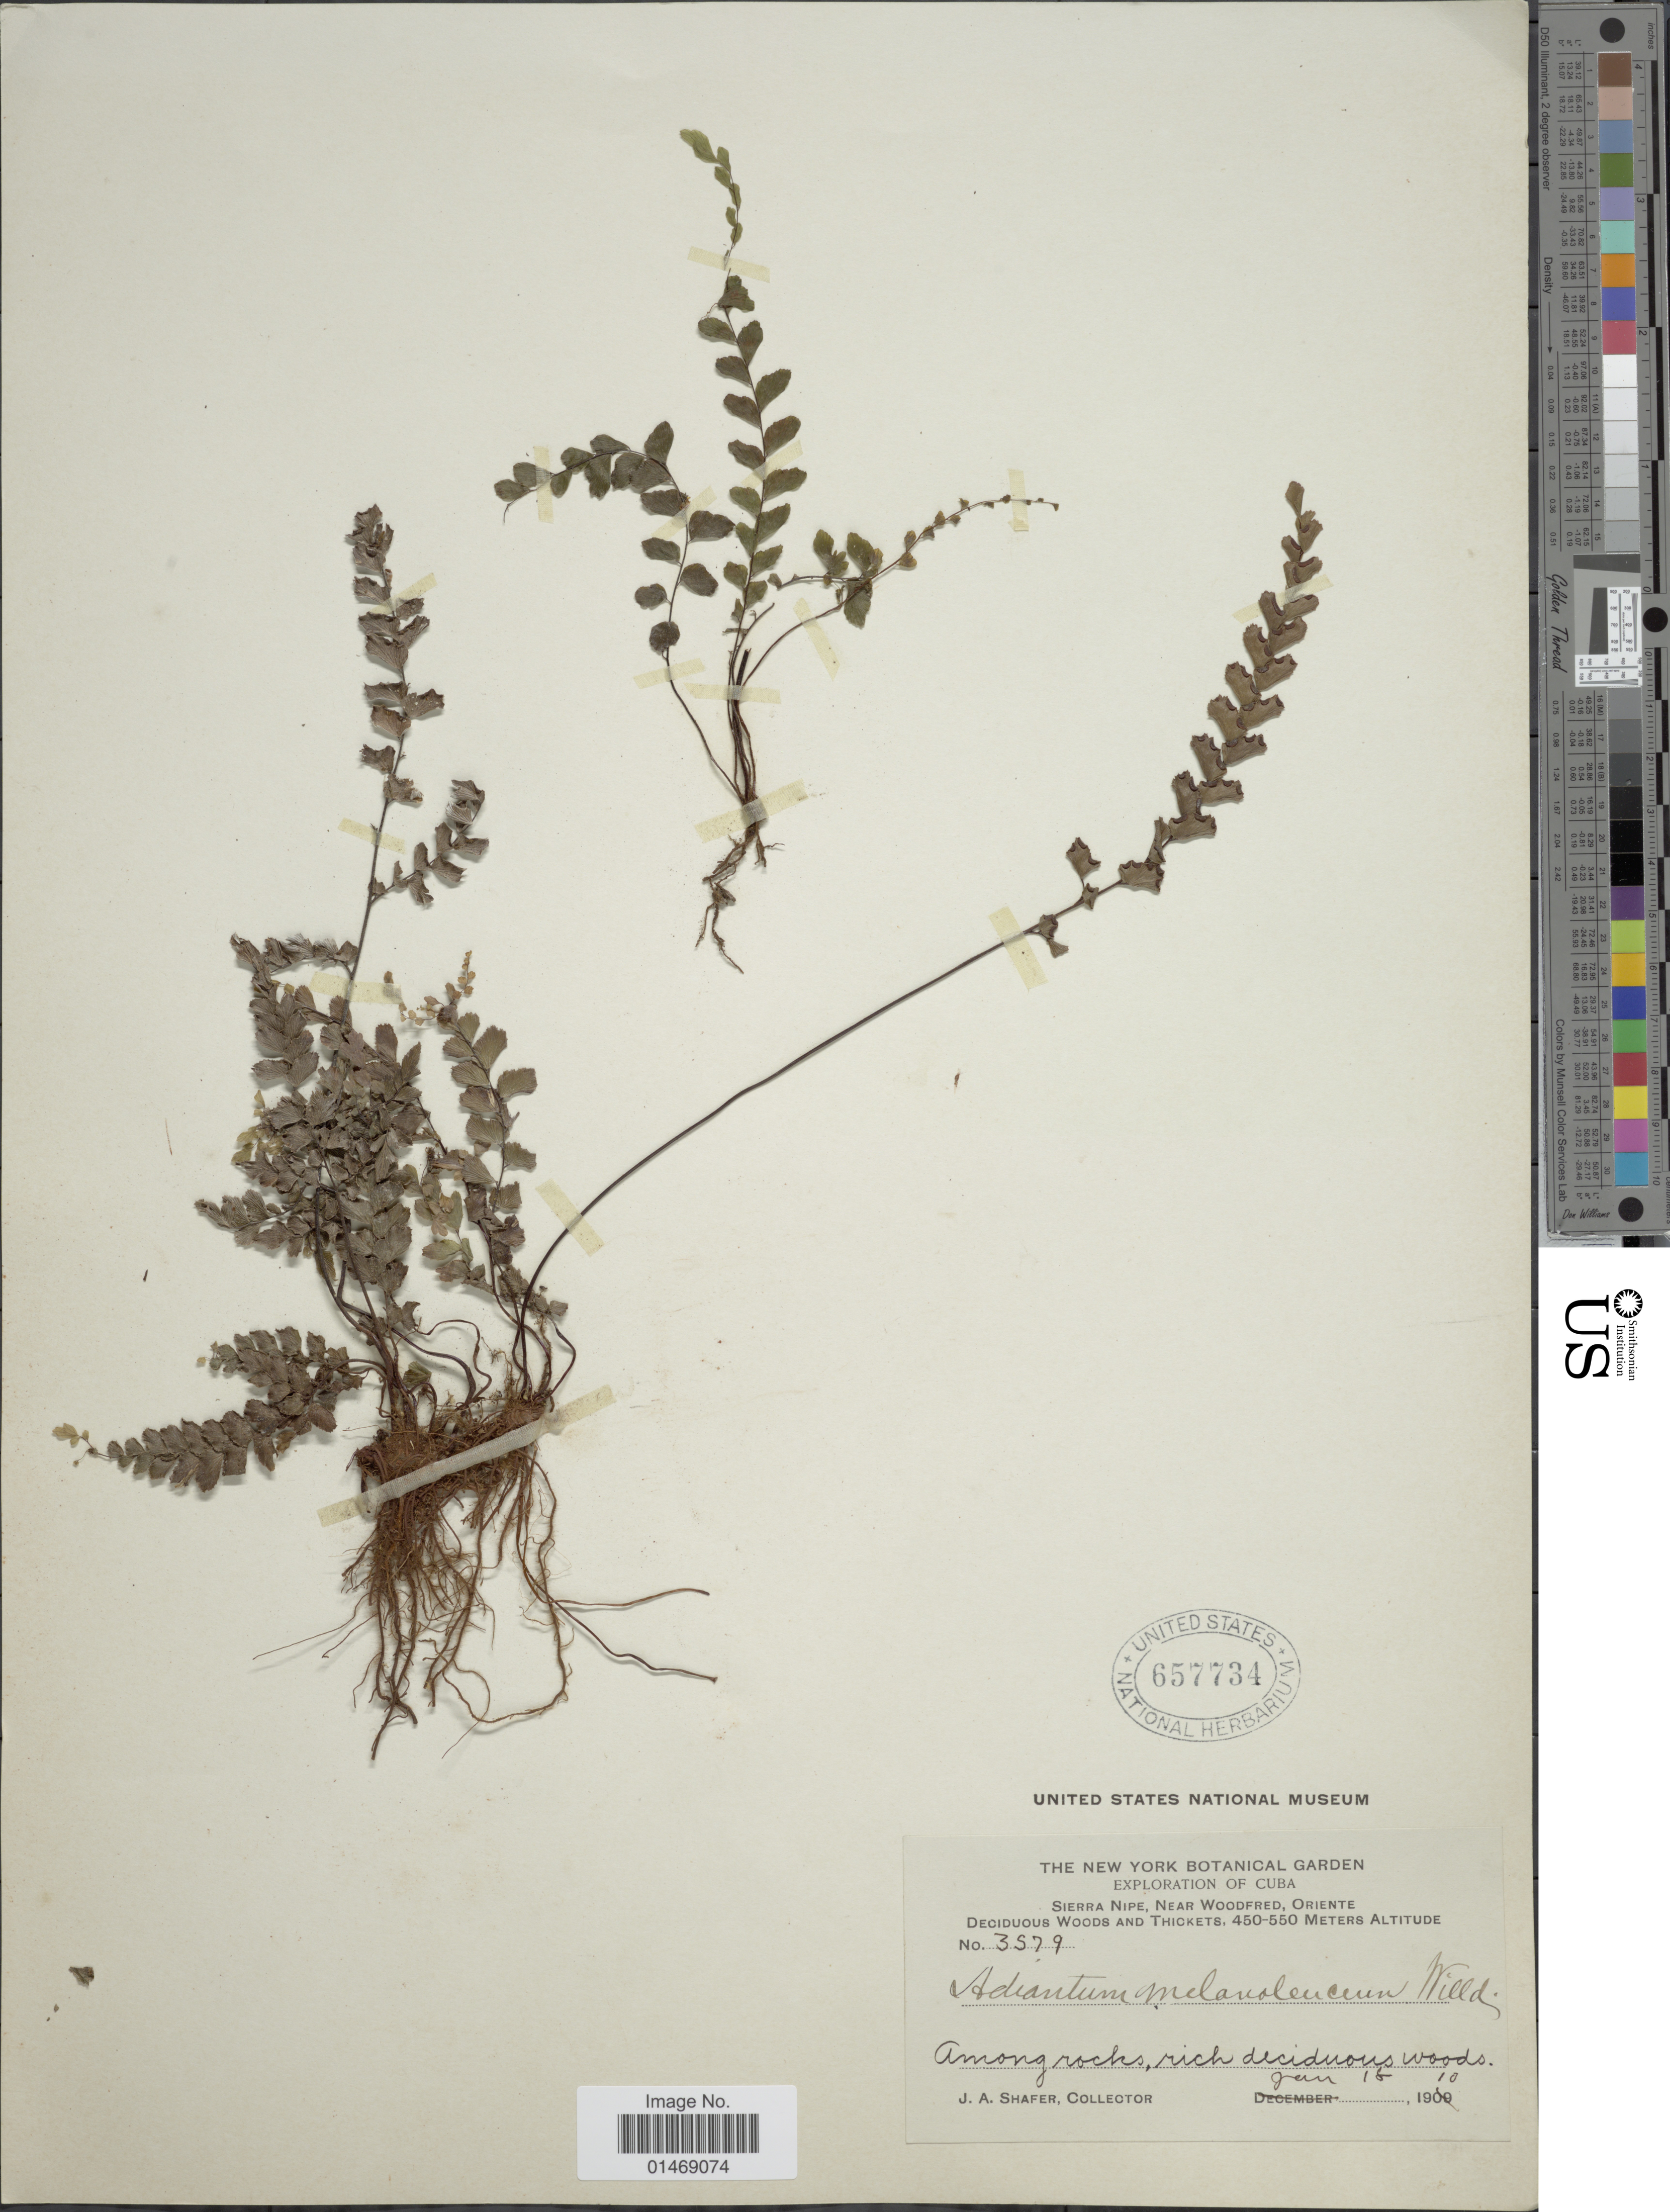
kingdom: Plantae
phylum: Tracheophyta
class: Polypodiopsida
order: Polypodiales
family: Pteridaceae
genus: Adiantum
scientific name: Adiantum melanoleucum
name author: Willd.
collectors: J. A. Shafer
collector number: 3579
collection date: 1910-01-15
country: Cuba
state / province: Oriente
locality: Sierra Nipe, Near Woodfres, Deciduous Woods and Thickets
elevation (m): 450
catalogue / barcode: US 657734